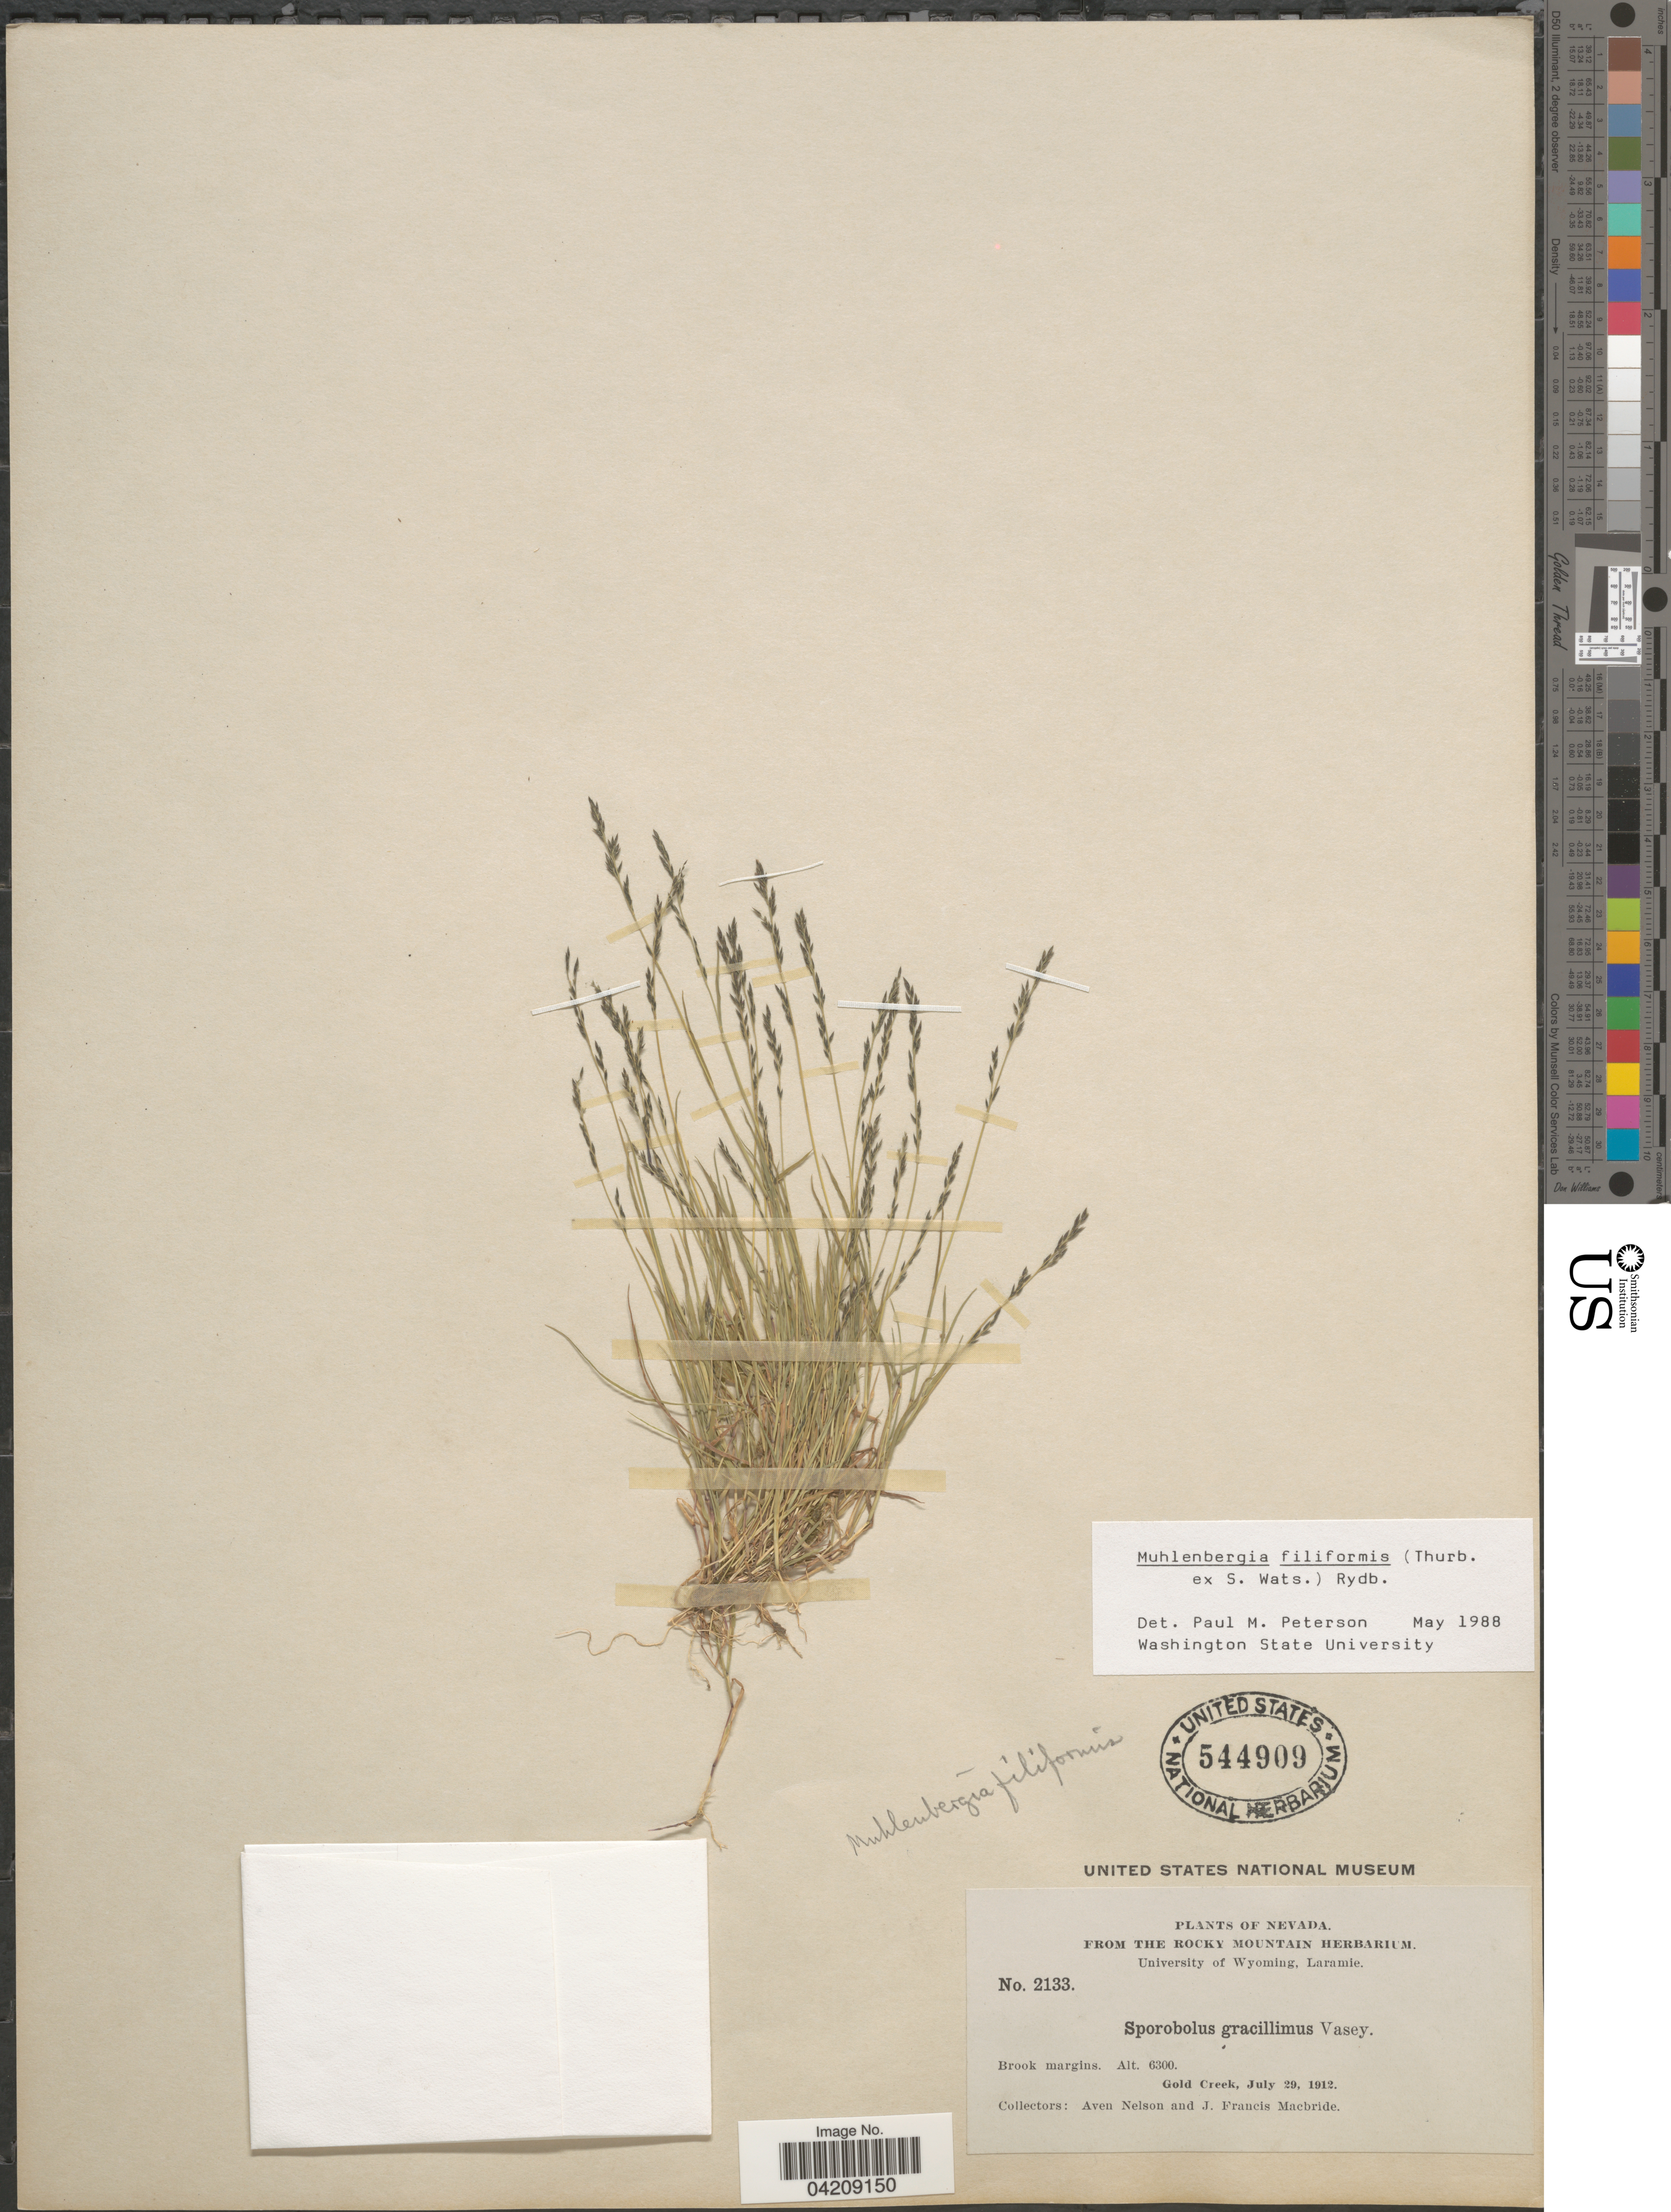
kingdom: Plantae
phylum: Tracheophyta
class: Liliopsida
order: Poales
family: Poaceae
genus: Muhlenbergia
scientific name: Muhlenbergia filiformis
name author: (Thurb. ex S. Watson) Rydb.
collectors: A. Nelson & J. F. Macbride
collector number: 2133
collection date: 1912-07-29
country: United States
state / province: Nevada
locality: Brook margins. Gold Creek.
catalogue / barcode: US 544909